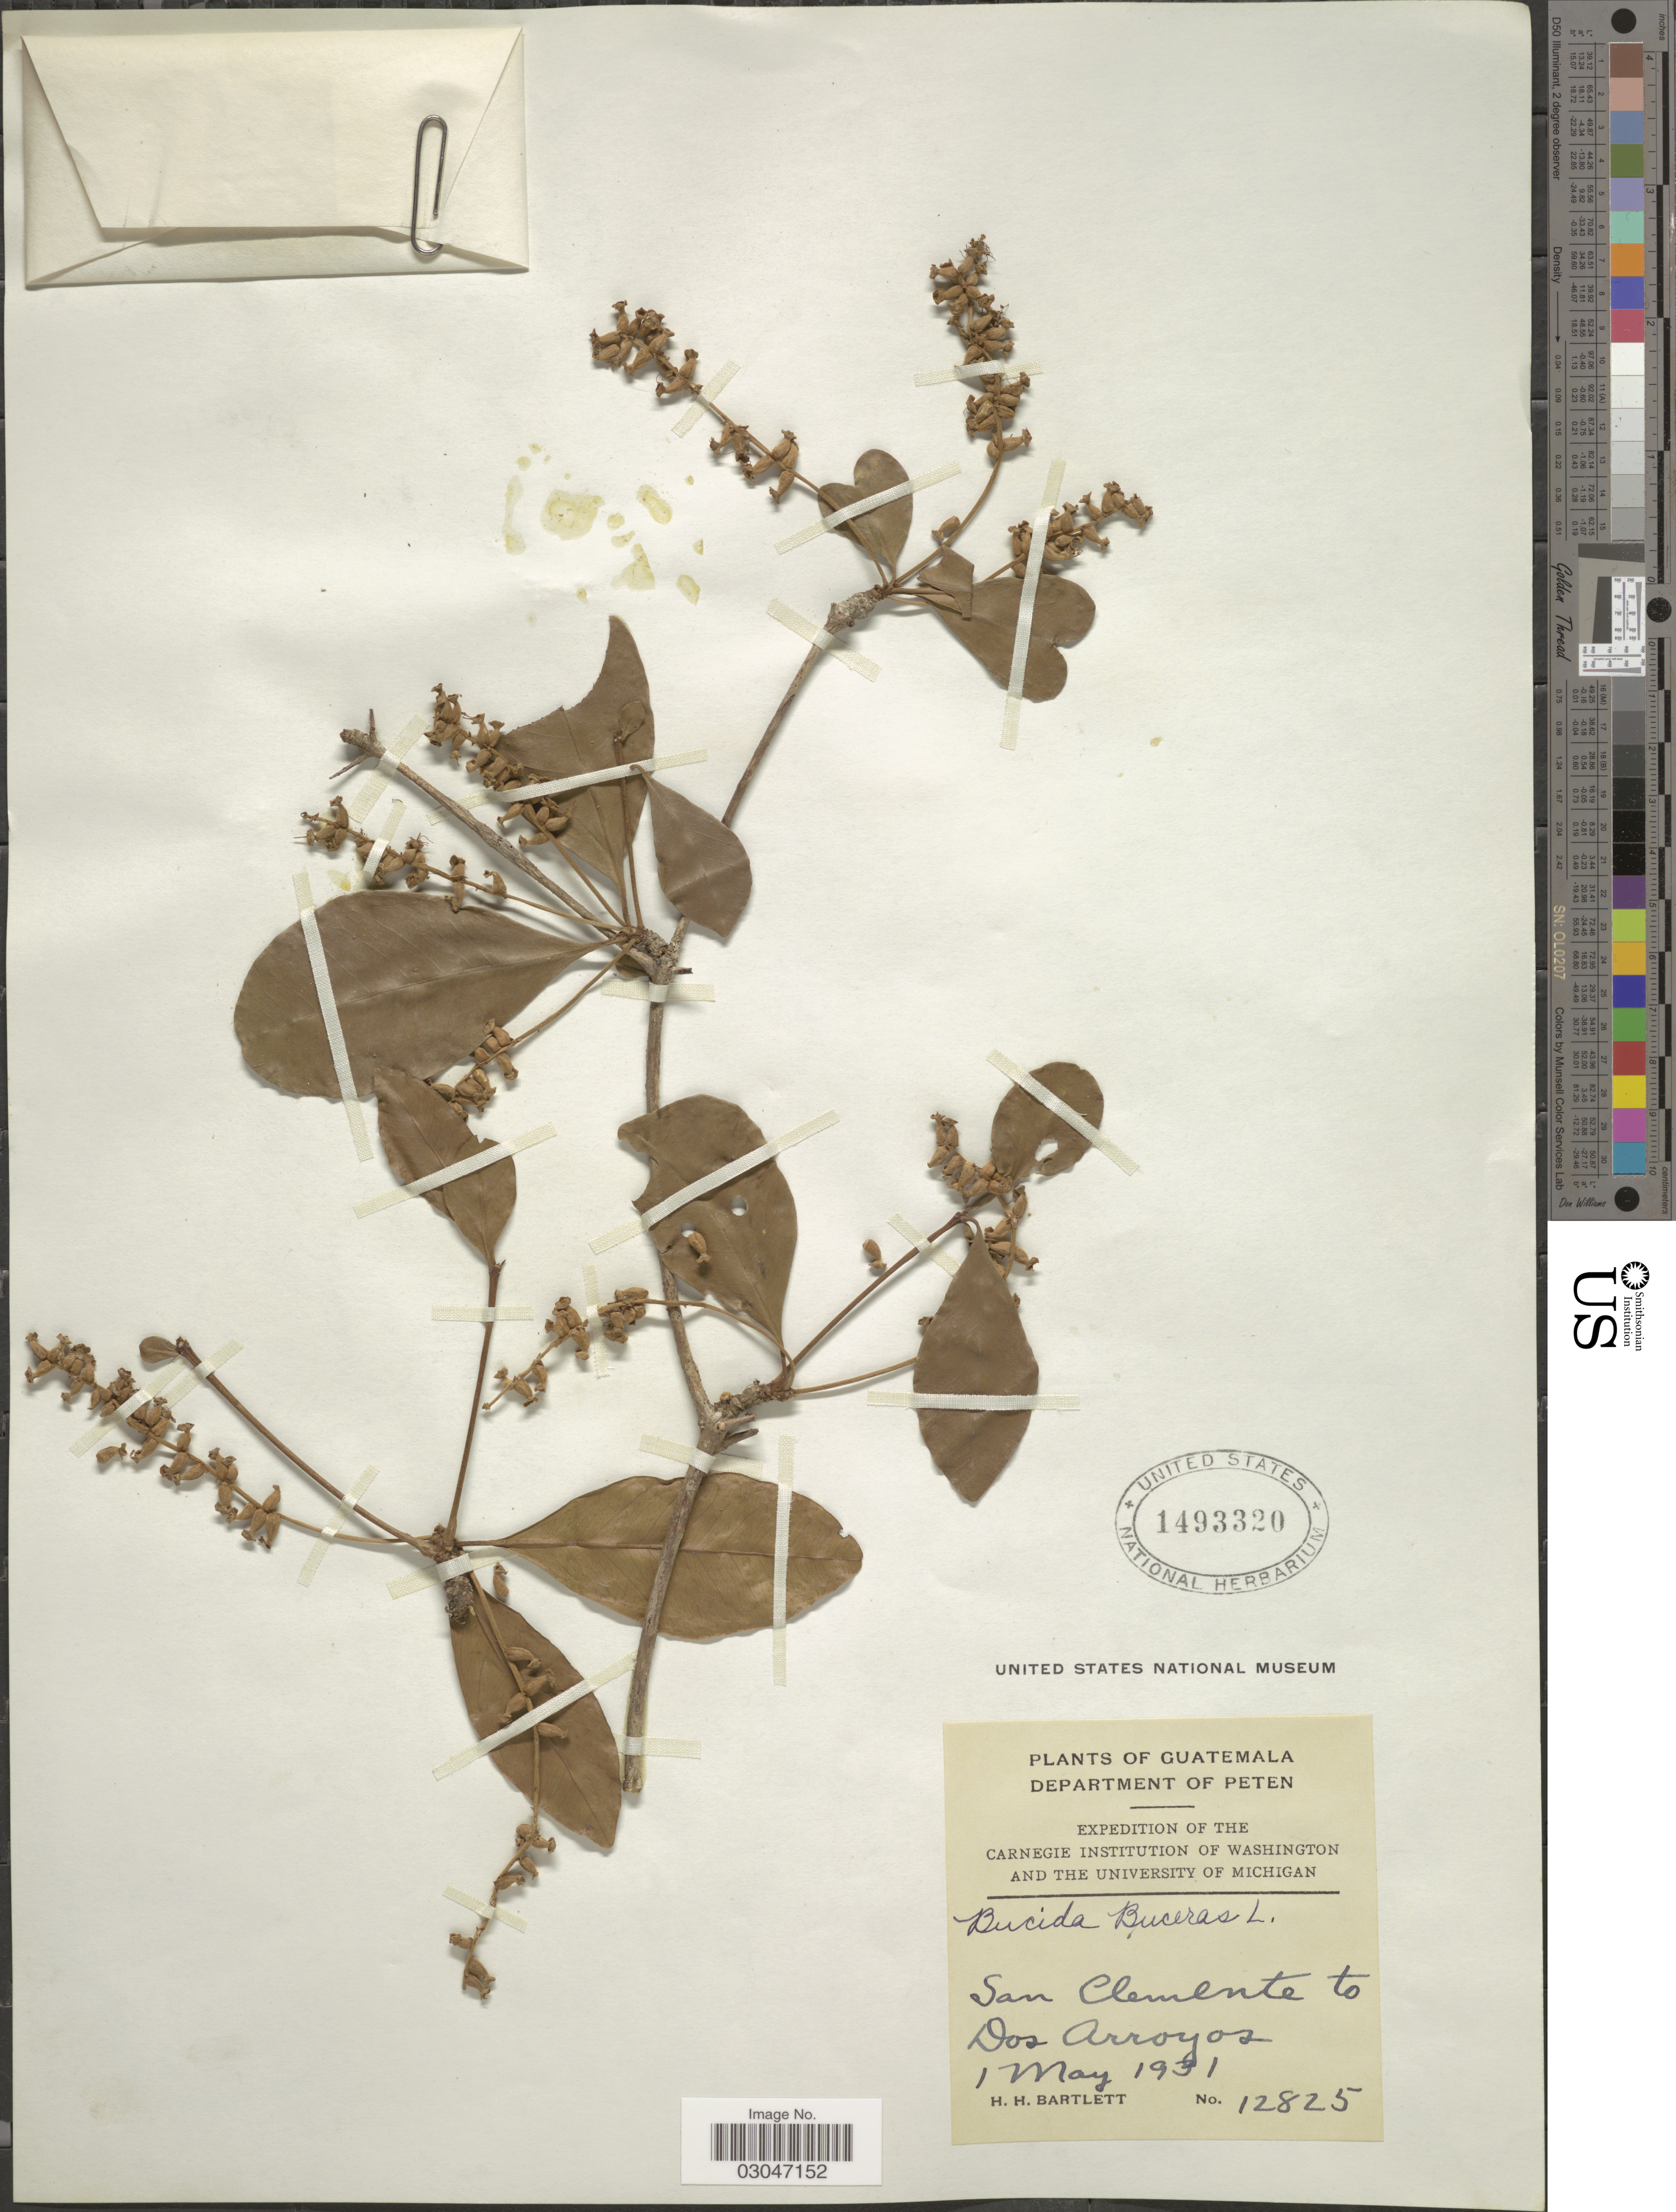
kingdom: Plantae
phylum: Tracheophyta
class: Magnoliopsida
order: Myrtales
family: Combretaceae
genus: Terminalia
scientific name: Terminalia buceras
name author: (L.) C. Wright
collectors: H. H. Bartlett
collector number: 12825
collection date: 1931-05-01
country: Guatemala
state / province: El Petén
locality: Department of Peten, San Clemente to Dos Arroyos.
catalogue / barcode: US 1493320